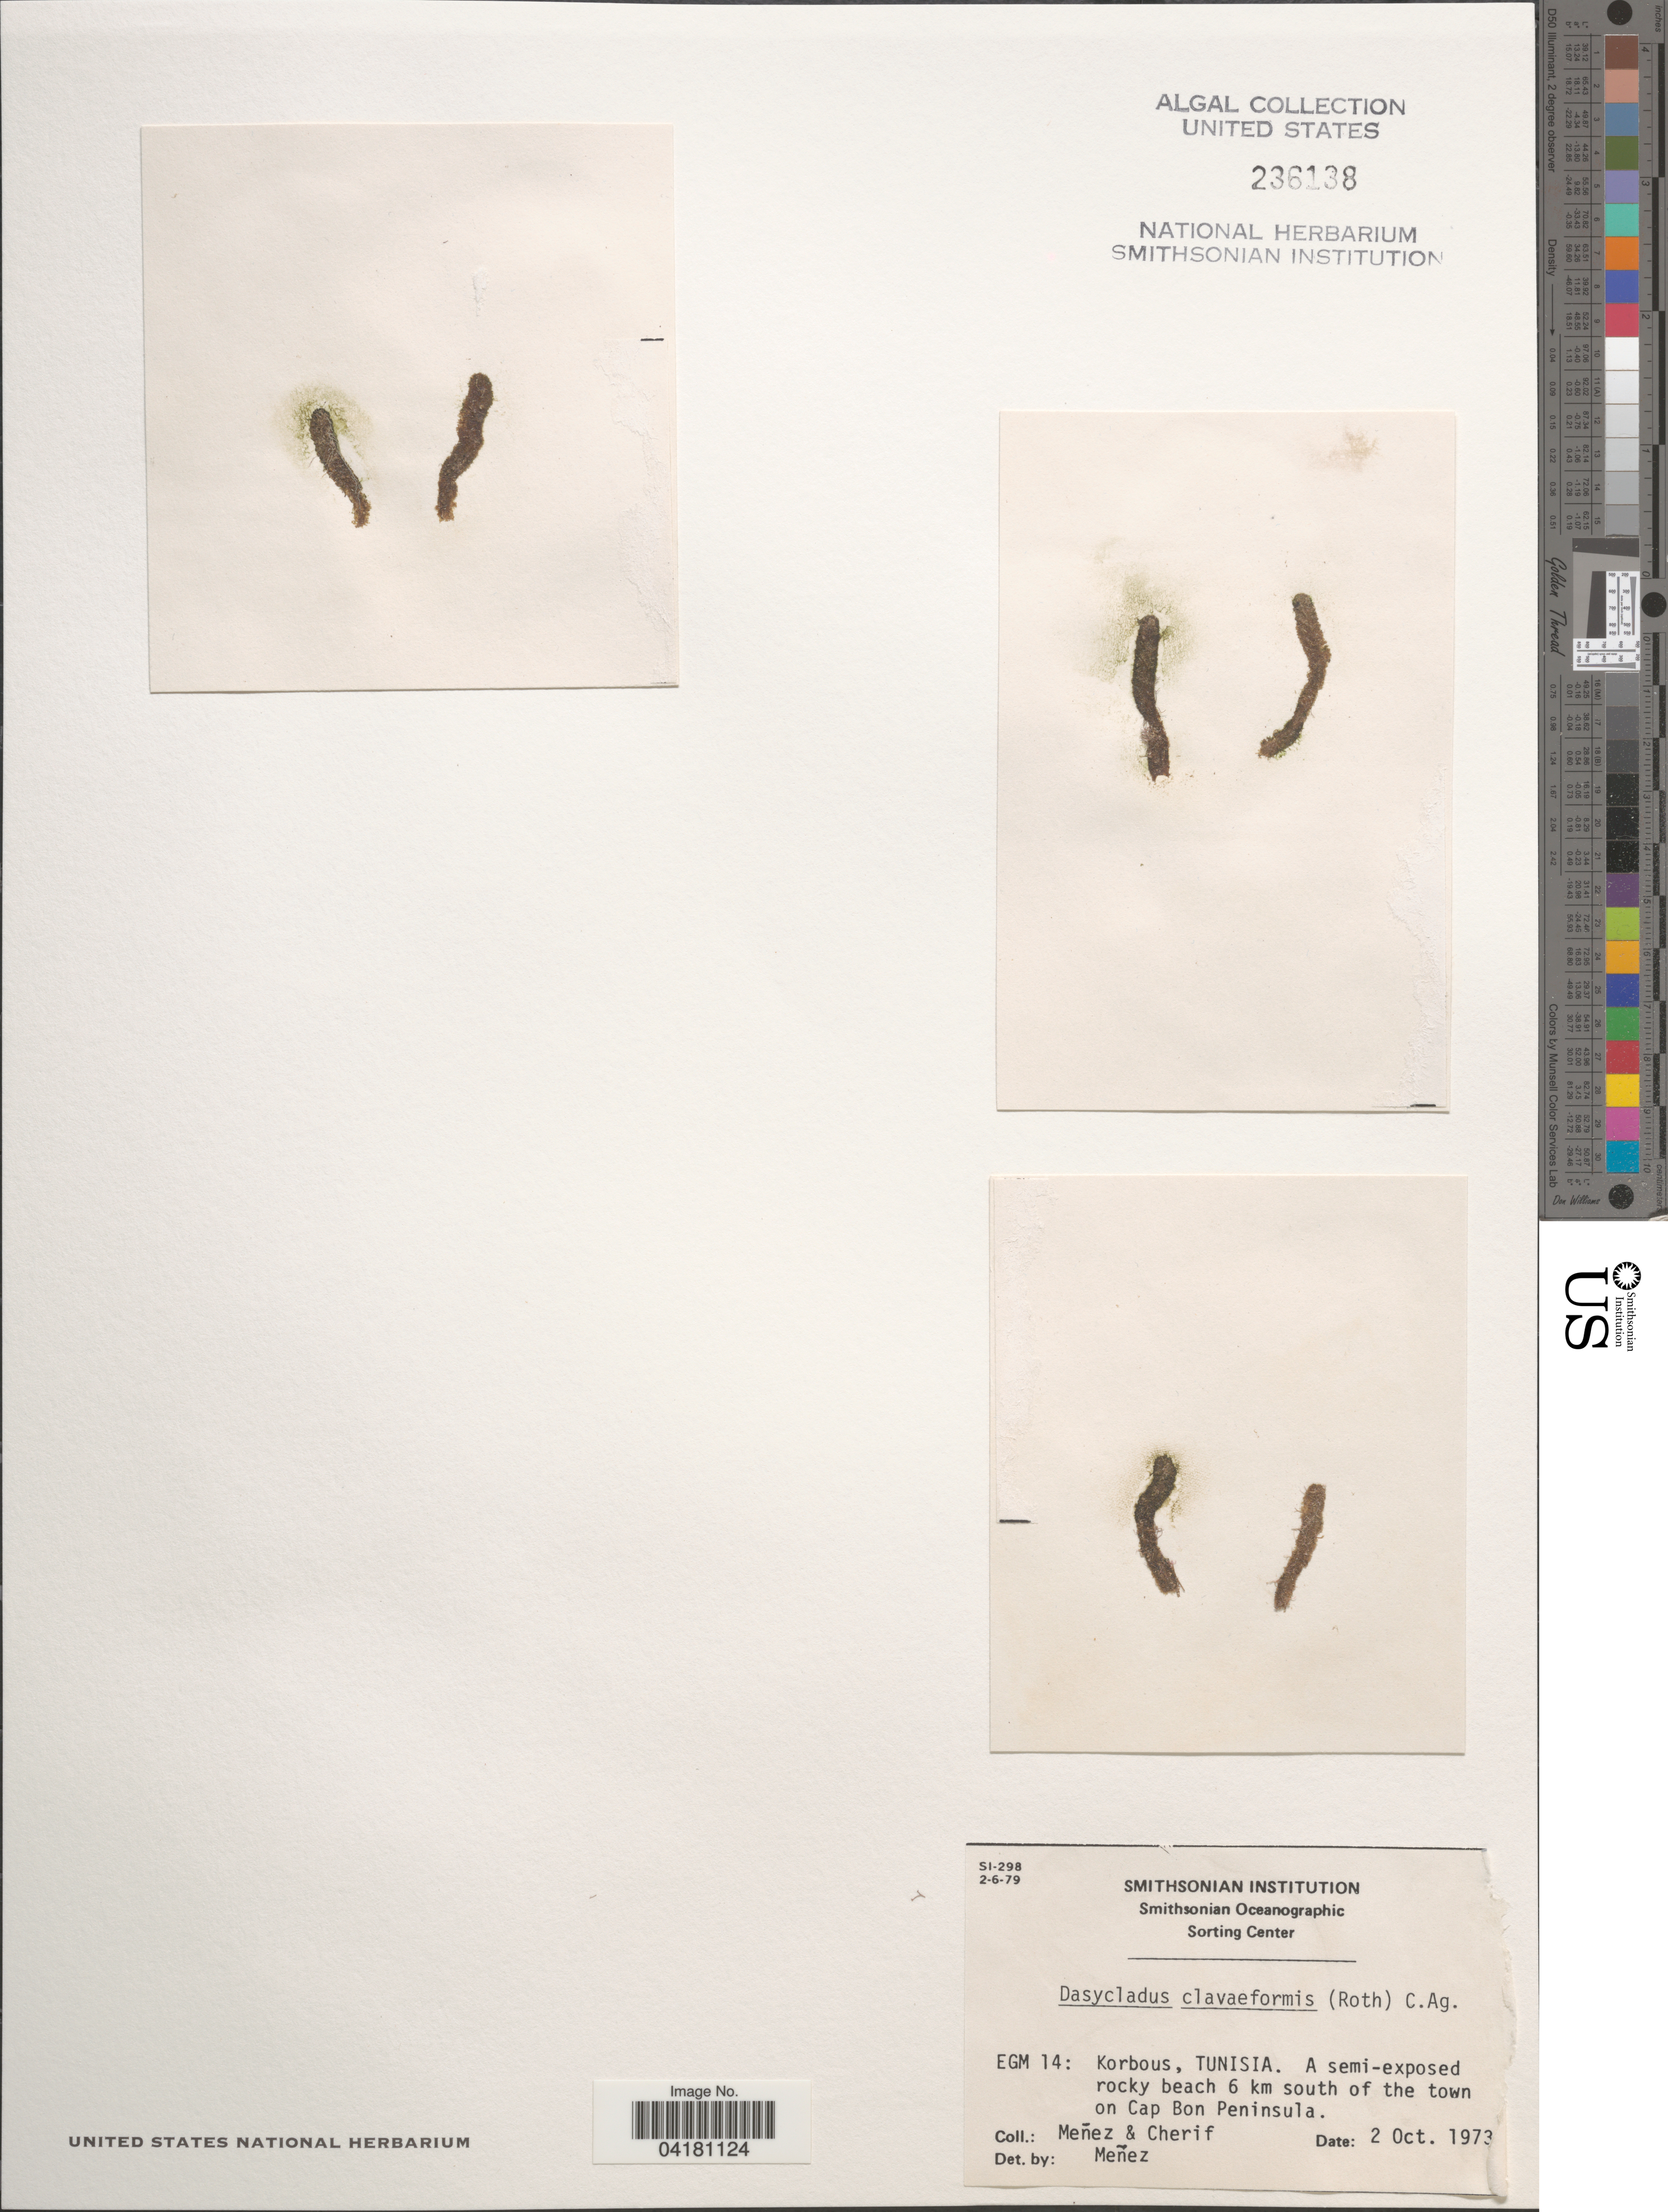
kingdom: Plantae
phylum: Chlorophyta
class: Ulvophyceae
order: Dasycladales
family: Dasycladaceae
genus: Dasycladus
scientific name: Dasycladus clavaeformis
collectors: Menez & -. Cherif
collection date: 1973-10-02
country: Tunisia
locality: EGM 14: Korbous. A semi-exposed rocky beach 6 km south of the town on Cap Bon Peninsula.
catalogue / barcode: US 236138